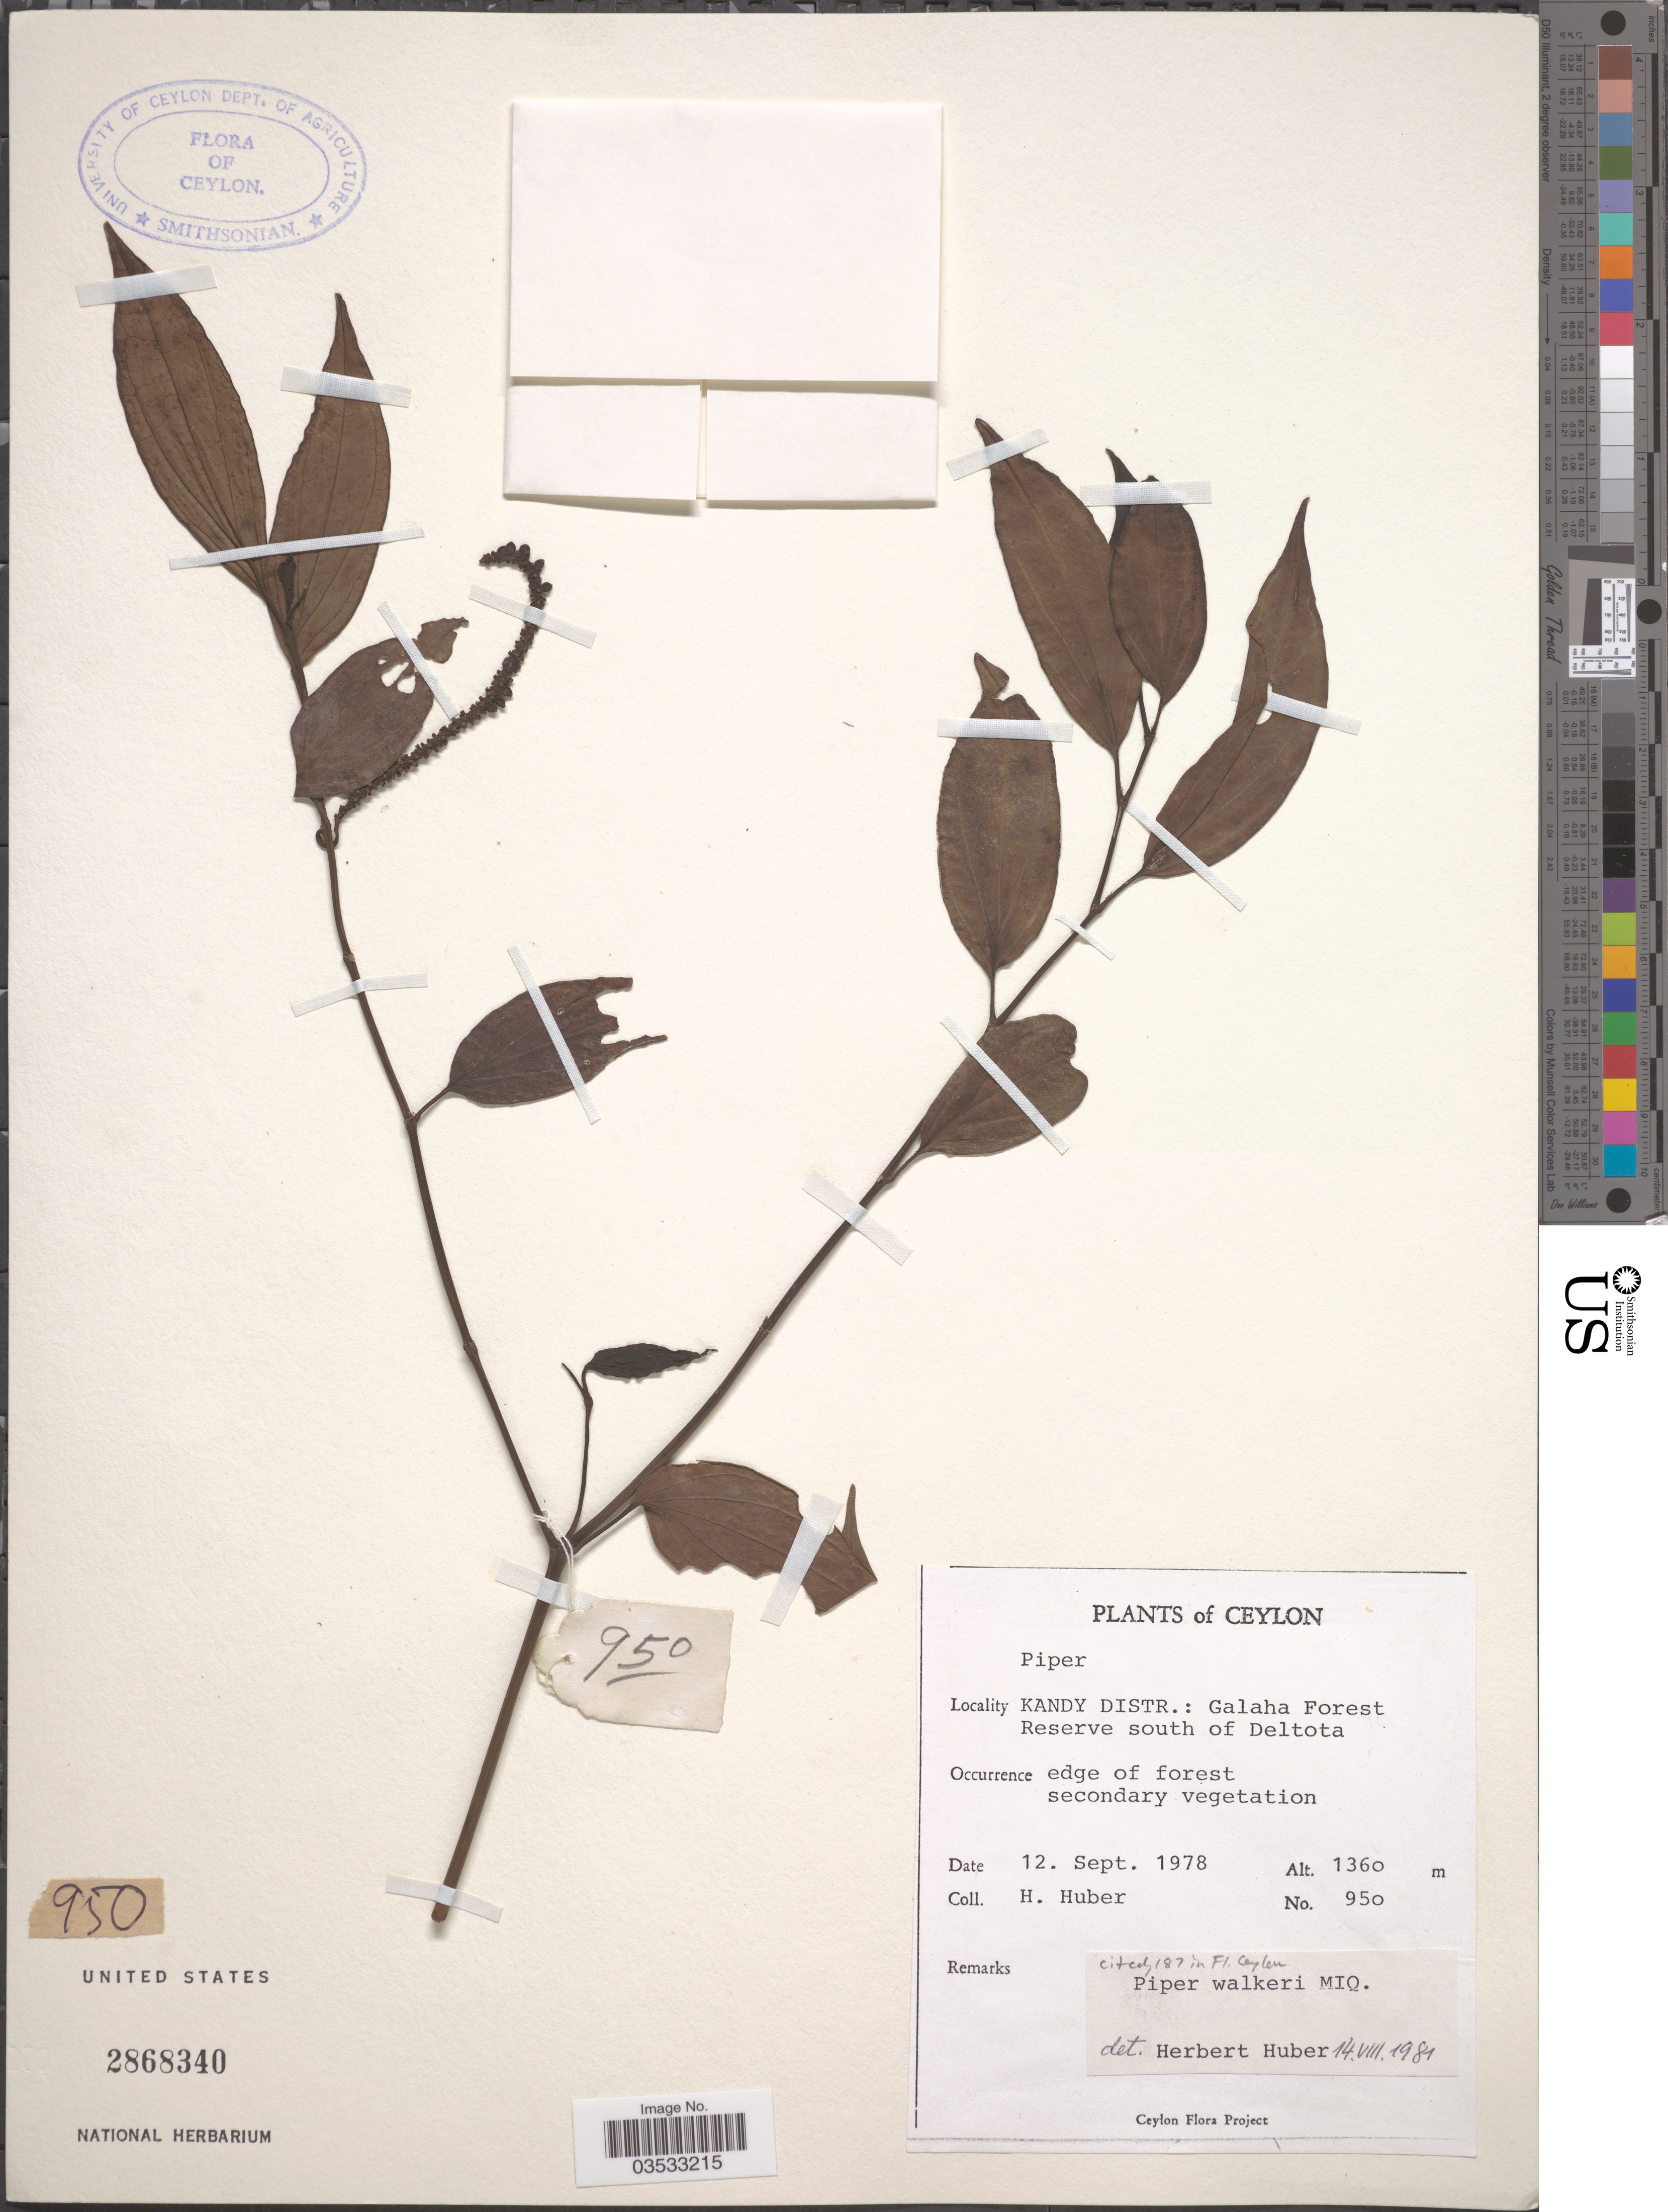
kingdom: Plantae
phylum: Tracheophyta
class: Magnoliopsida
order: Piperales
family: Piperaceae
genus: Piper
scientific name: Piper walkeri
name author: Miq.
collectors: H. Huber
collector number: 950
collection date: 1978-09-12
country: Sri Lanka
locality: Ceylon. Kandy Distr.: Galaha Forest Reserve south of Deltota.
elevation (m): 1360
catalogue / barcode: US 2868340